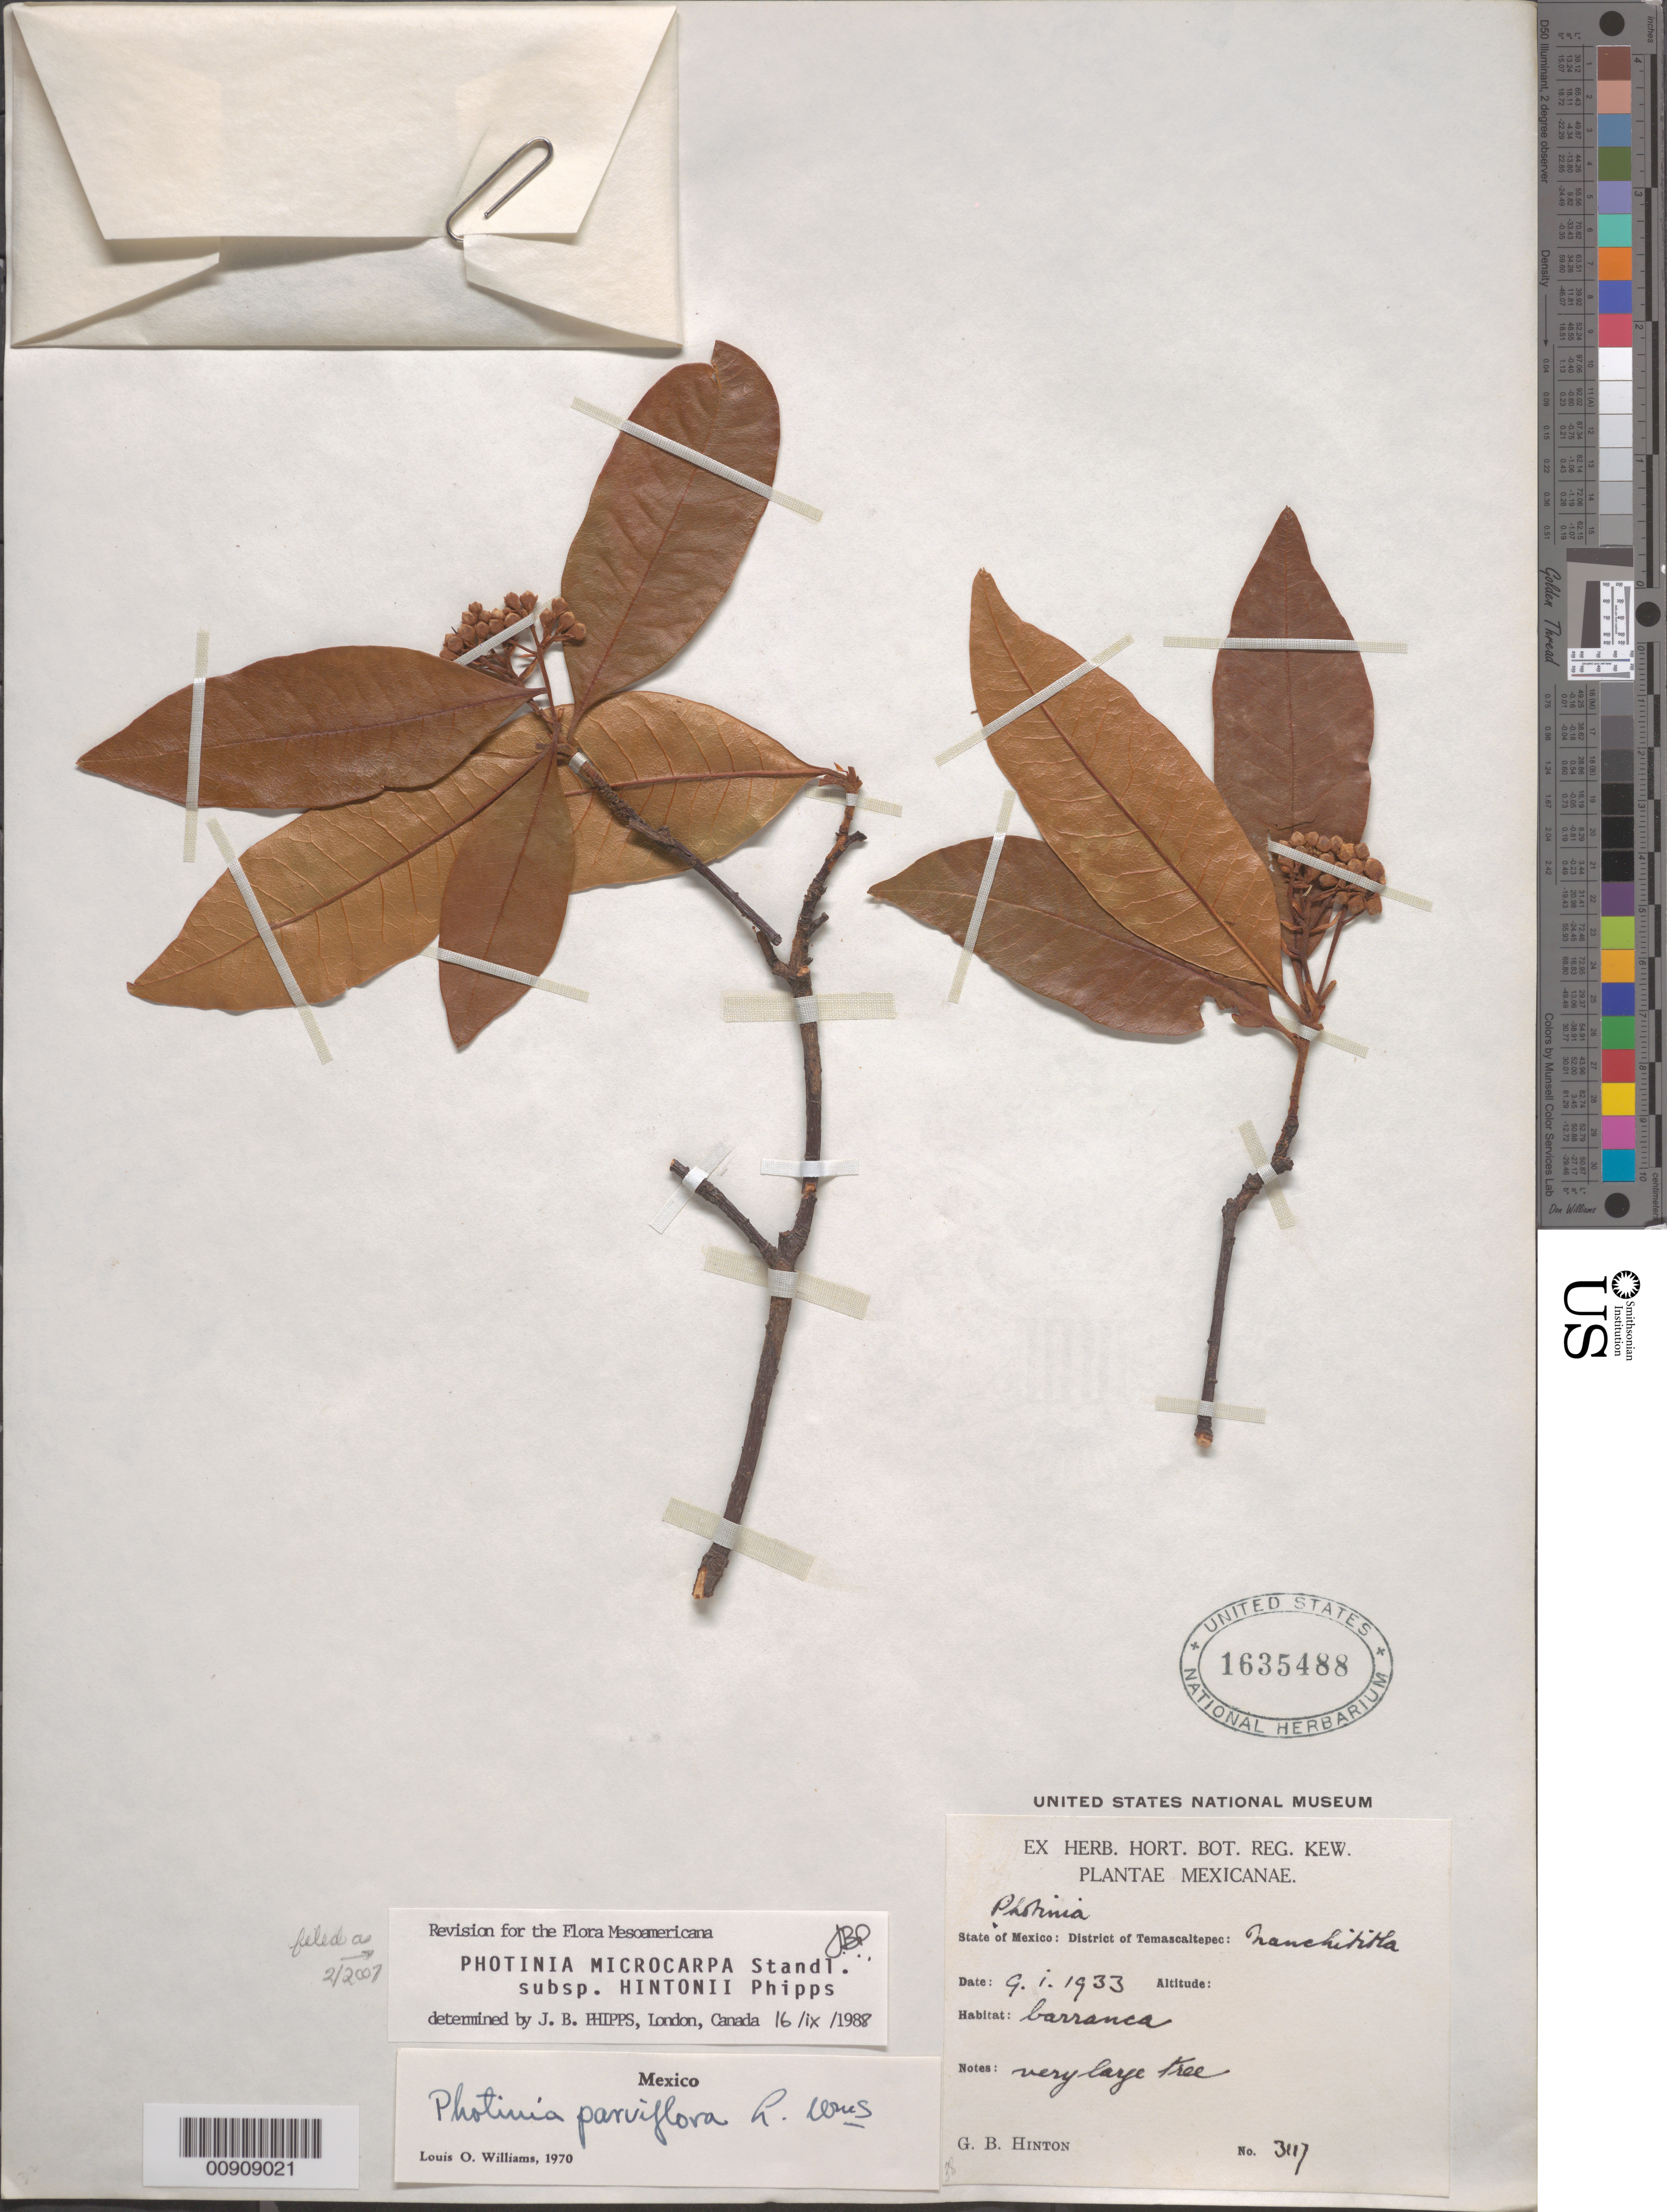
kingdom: Plantae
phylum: Tracheophyta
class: Magnoliopsida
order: Rosales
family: Rosaceae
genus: Phippsiomeles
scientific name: Phippsiomeles microcarpa subsp. hintonii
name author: (J.B. Phipps) B.B. Liu & J. Wen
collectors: G. B. Hinton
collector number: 3117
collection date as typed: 09 Jan 1933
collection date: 1933-01-09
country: Mexico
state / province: México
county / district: Temascaltepec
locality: State of Mexico: District of Temascaltepec: Nanchititla.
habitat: Barranca.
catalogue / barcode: US 1635488